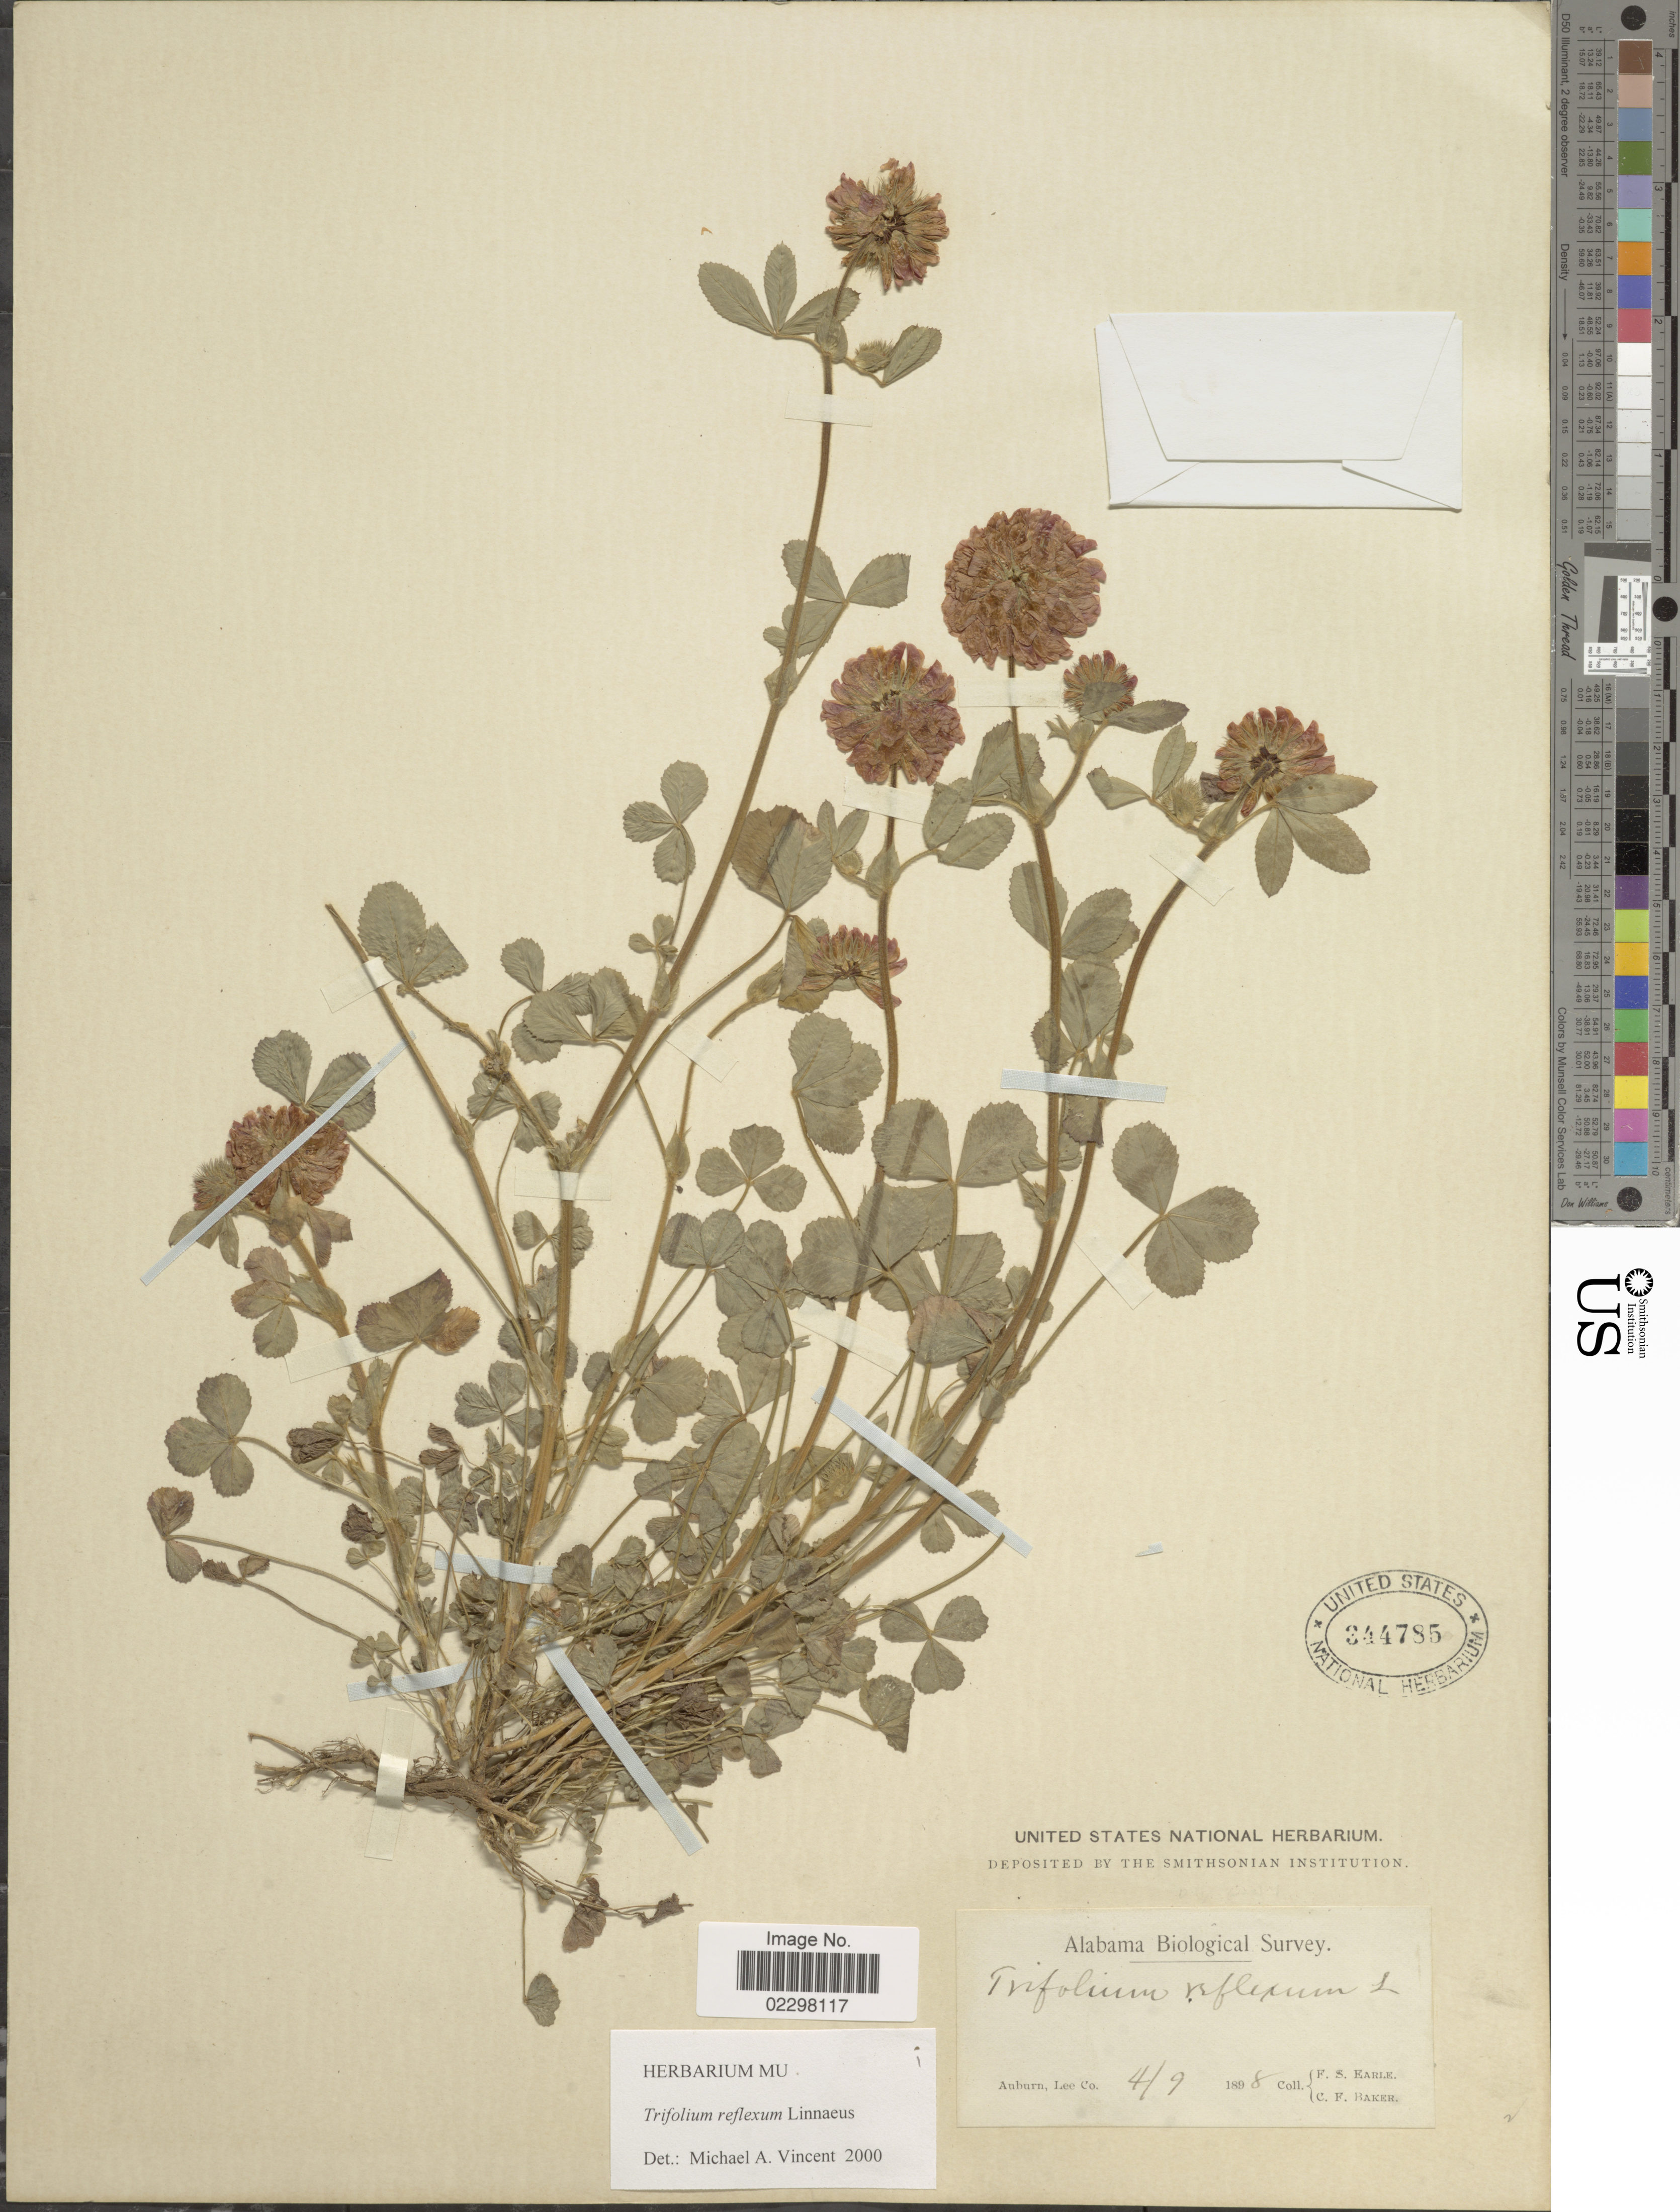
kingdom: Plantae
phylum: Tracheophyta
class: Magnoliopsida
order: Fabales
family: Fabaceae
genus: Trifolium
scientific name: Trifolium reflexum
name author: L.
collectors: F. S. Earle & C. F. Baker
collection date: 1898-09-04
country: United States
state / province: Alabama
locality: Auburn, Lee Co.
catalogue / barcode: US 344785